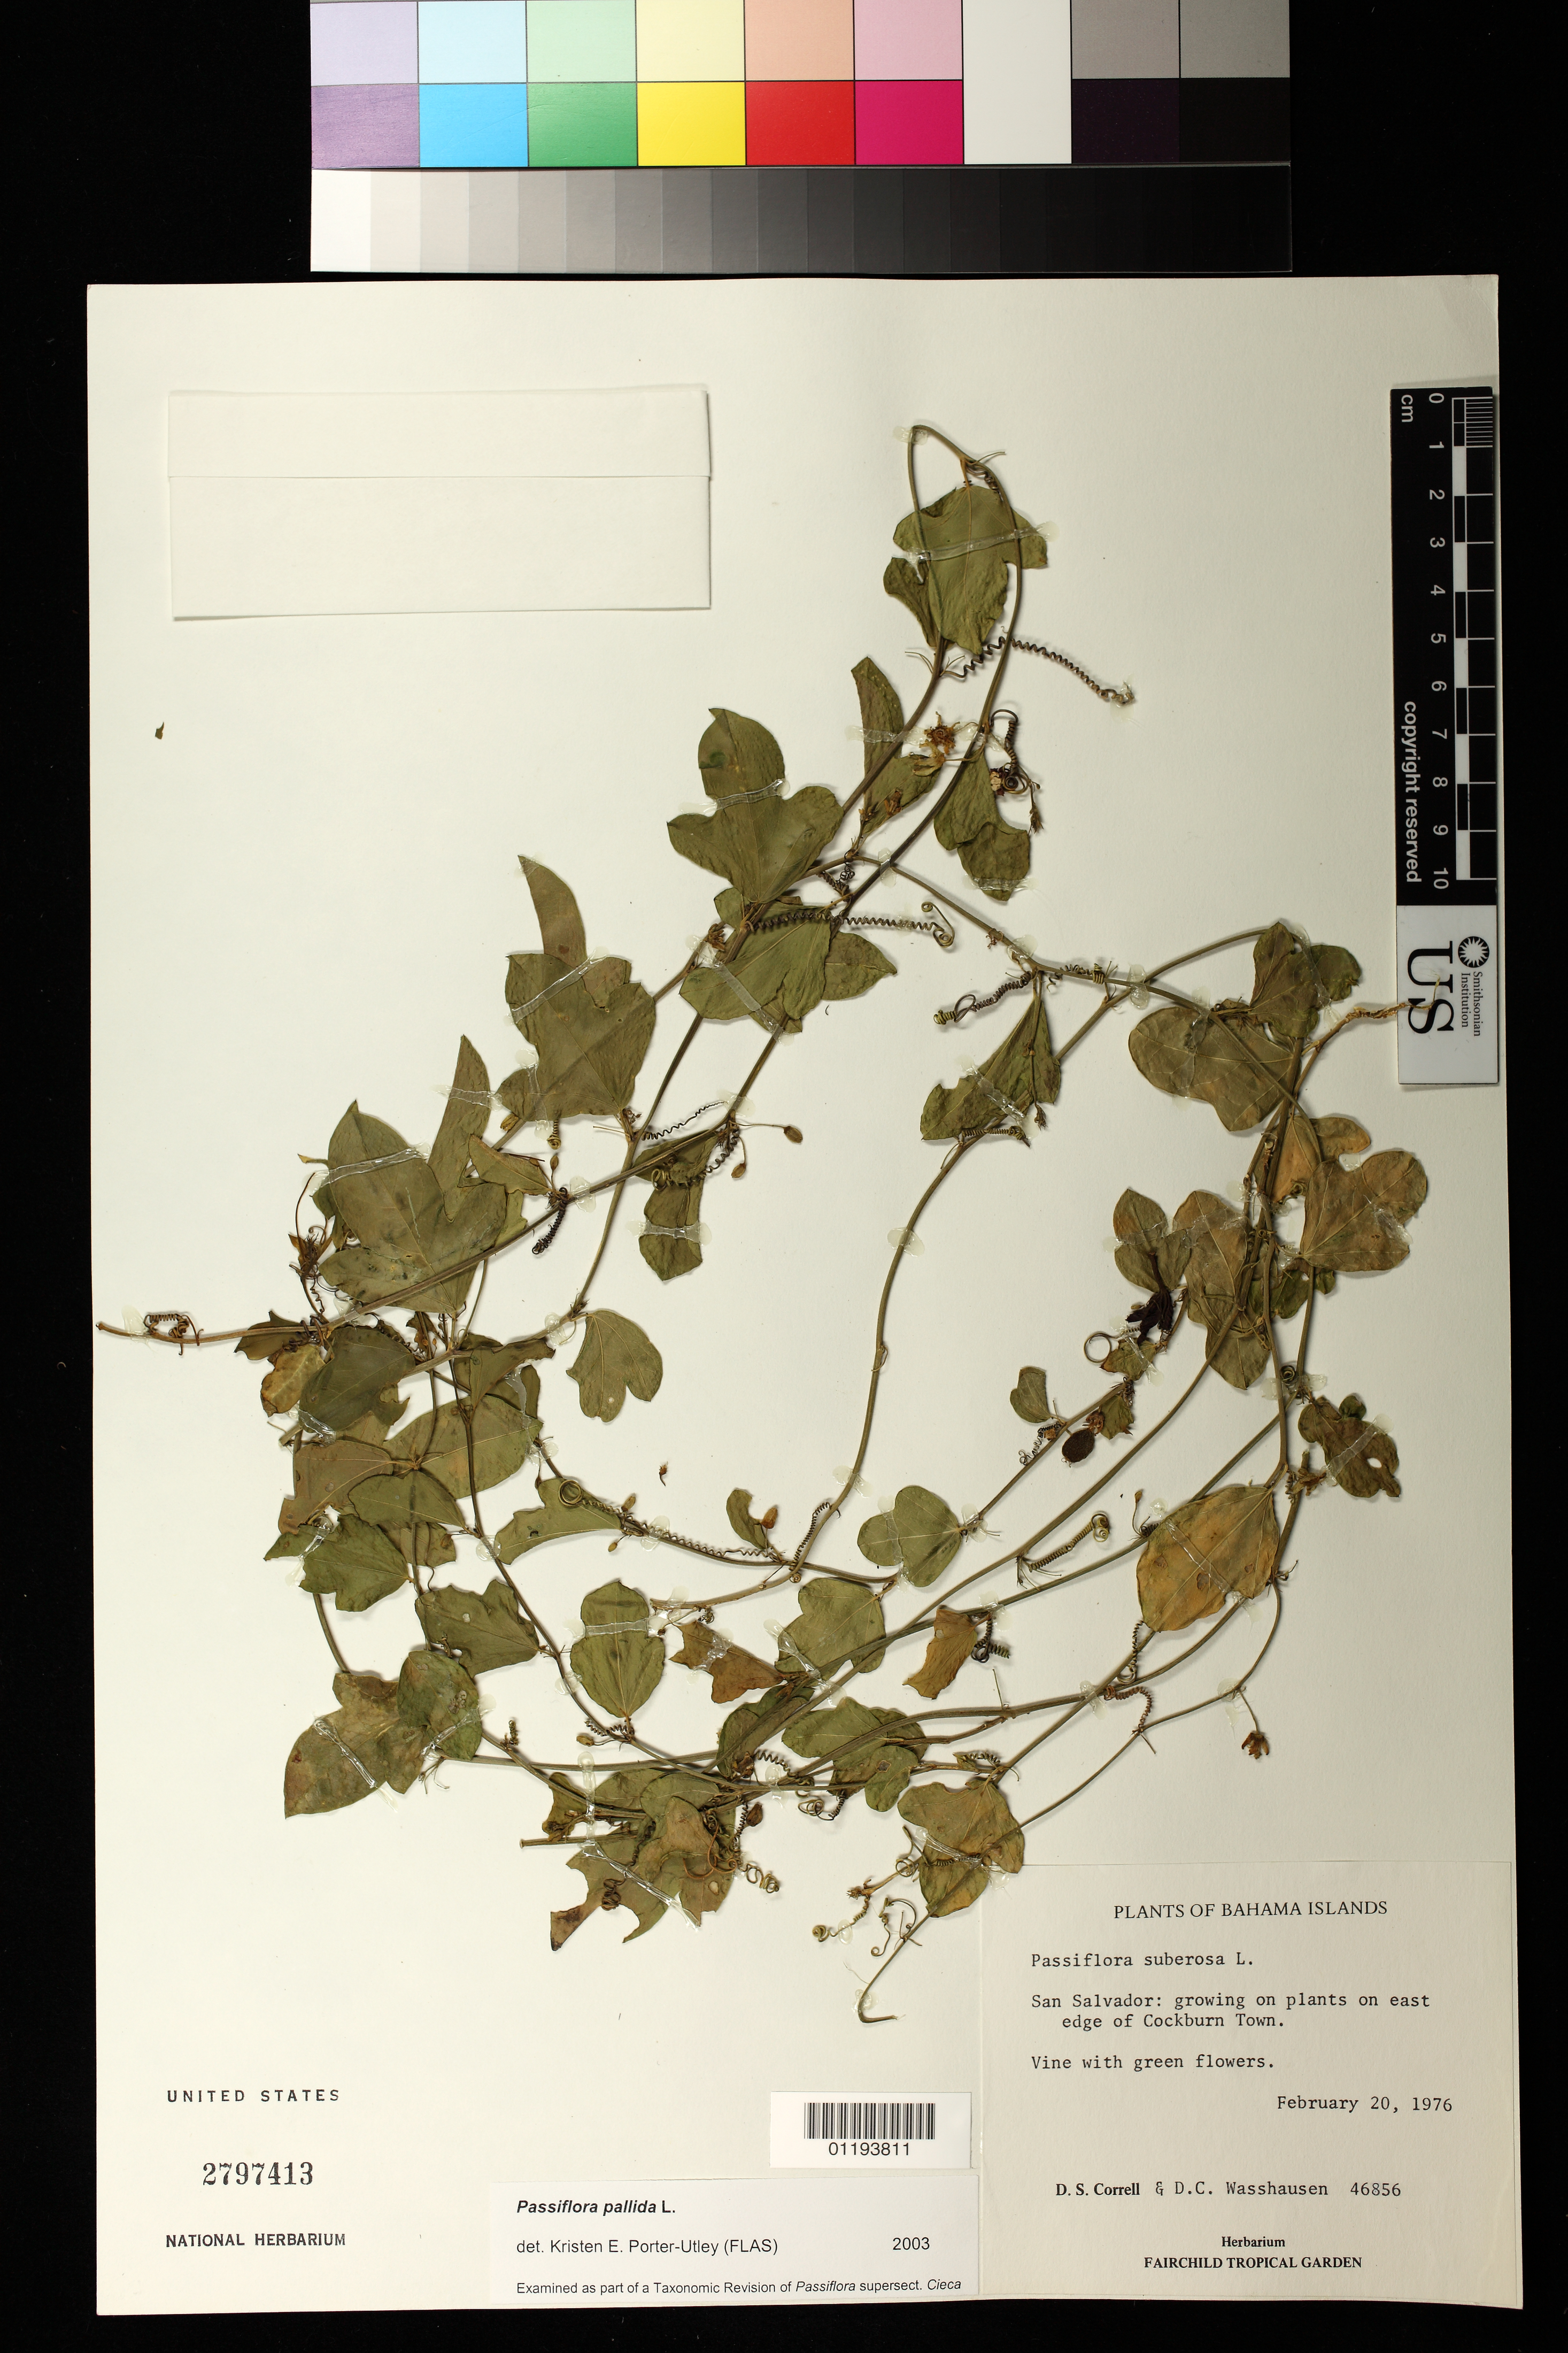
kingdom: Plantae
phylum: Tracheophyta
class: Magnoliopsida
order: Malpighiales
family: Passifloraceae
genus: Passiflora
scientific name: Passiflora pallida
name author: L.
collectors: D. S. Correll & D. C. Wasshausen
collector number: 46856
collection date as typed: Feb 20 1976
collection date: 1976-02-20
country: Bahamas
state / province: San Salvador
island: San Salvador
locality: Growing on plants on east edge of Cockburn Town.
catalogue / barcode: US 2797413